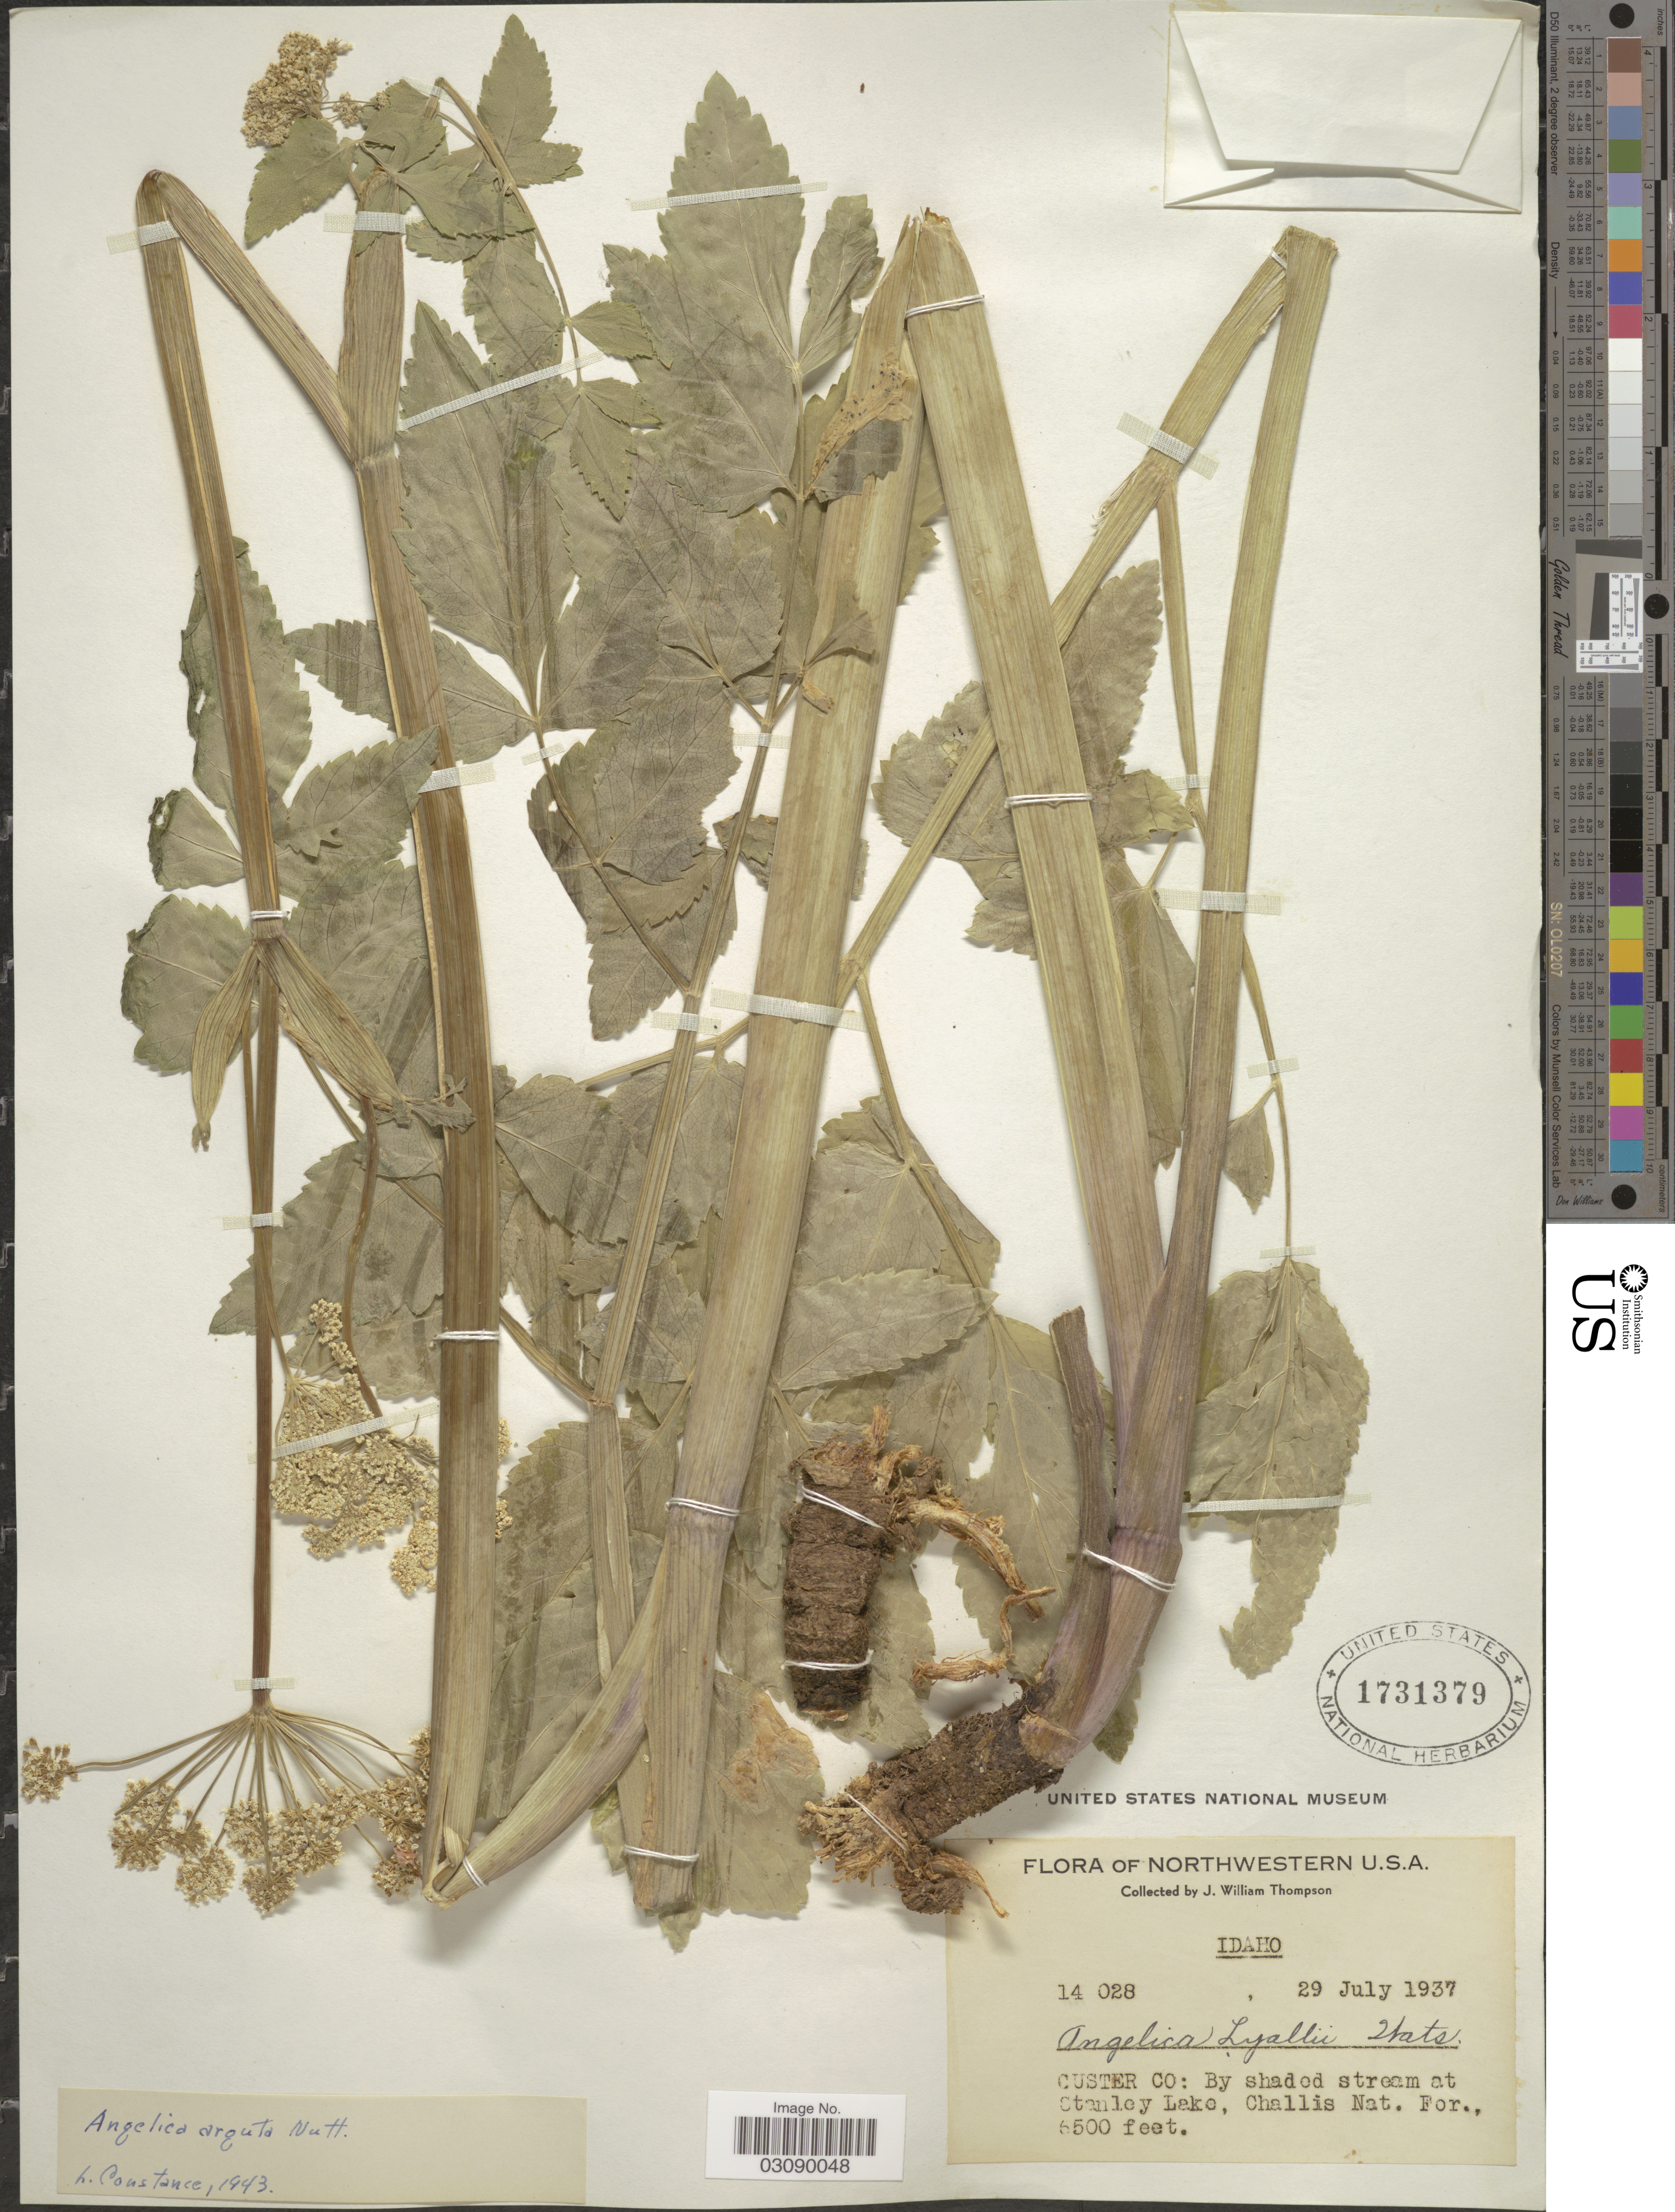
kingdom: Plantae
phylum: Tracheophyta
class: Magnoliopsida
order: Apiales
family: Apiaceae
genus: Angelica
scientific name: Angelica arguta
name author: Nutt.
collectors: J. W. Thompson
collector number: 14028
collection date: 1937-07-29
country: United States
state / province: Idaho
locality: Northwestern U.S.A. Custer Co: By shaded stream at Stanley Lake, Challis Nat. For.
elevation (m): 1981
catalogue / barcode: US 1731379